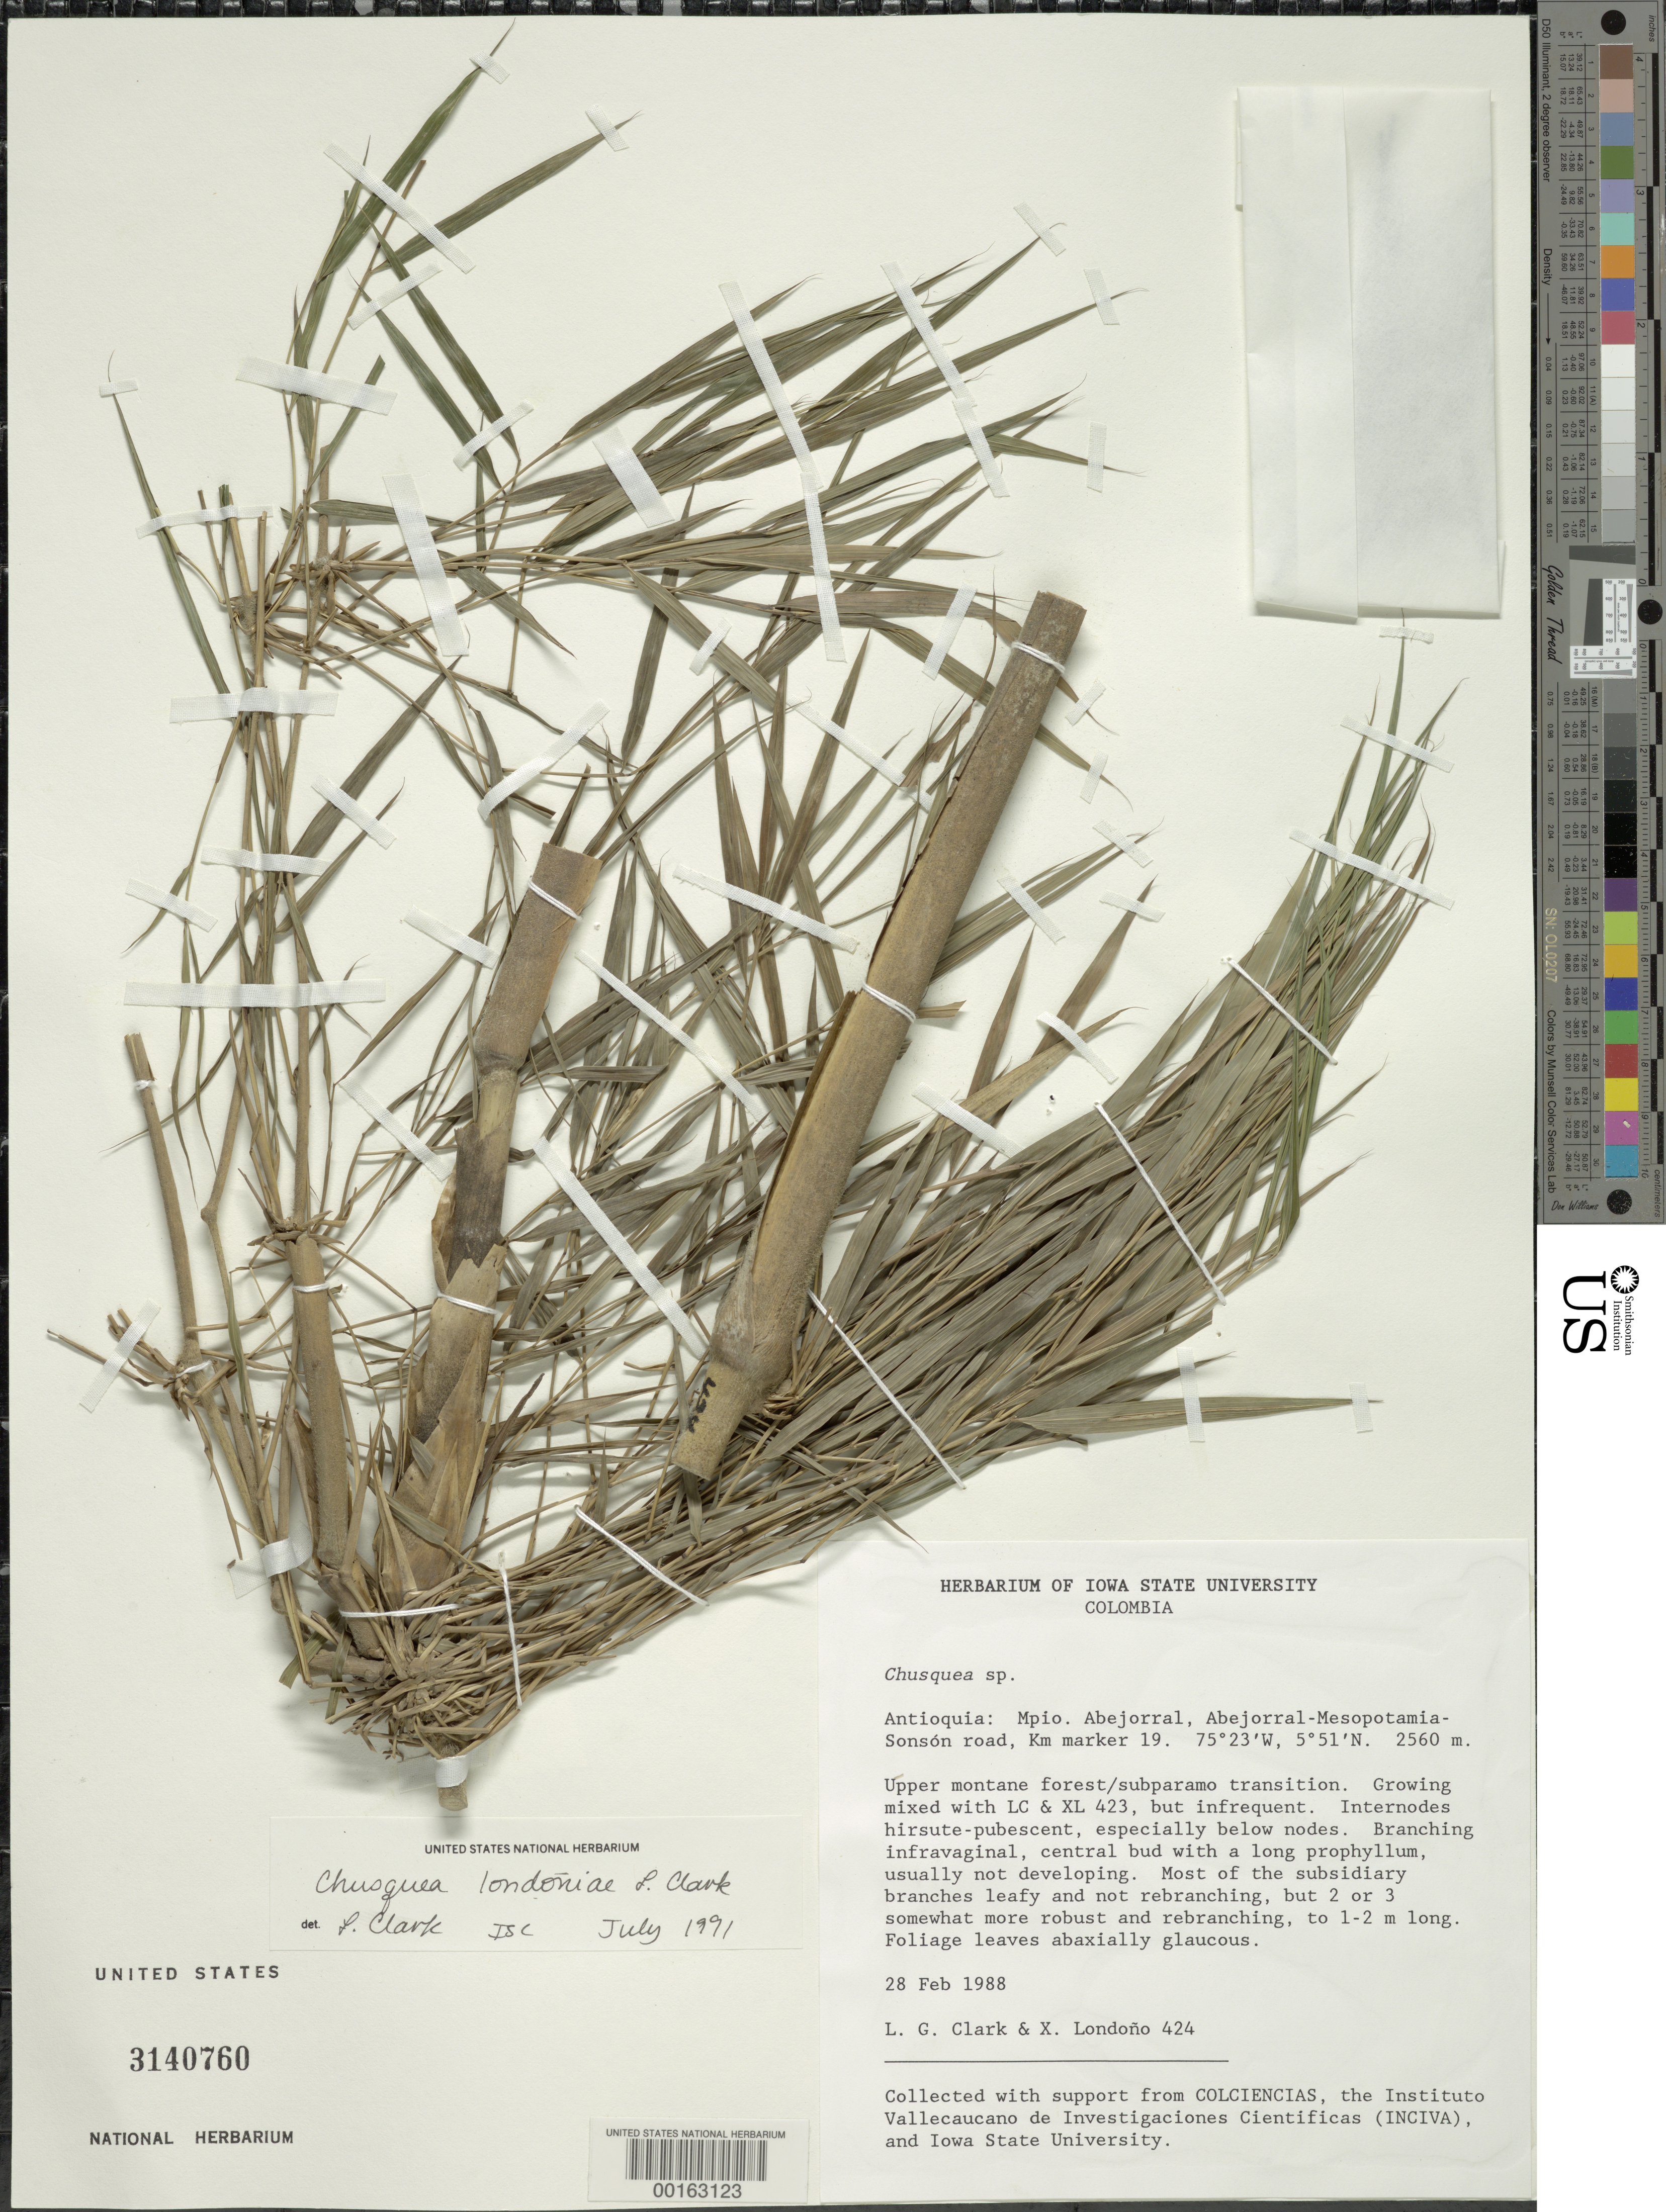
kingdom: Plantae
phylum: Tracheophyta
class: Liliopsida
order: Poales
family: Poaceae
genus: Chusquea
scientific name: Chusquea londoniae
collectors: L. G. Clark & X. Londoño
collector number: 424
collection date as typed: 28 Feb 1988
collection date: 1988-02-28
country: Colombia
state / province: Antioquia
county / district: Abejorral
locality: Abejorral-Mesopotamia-Sonson road, km marker 19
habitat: Upper montane forest/subparamo transition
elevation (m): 2560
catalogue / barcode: US 3140760